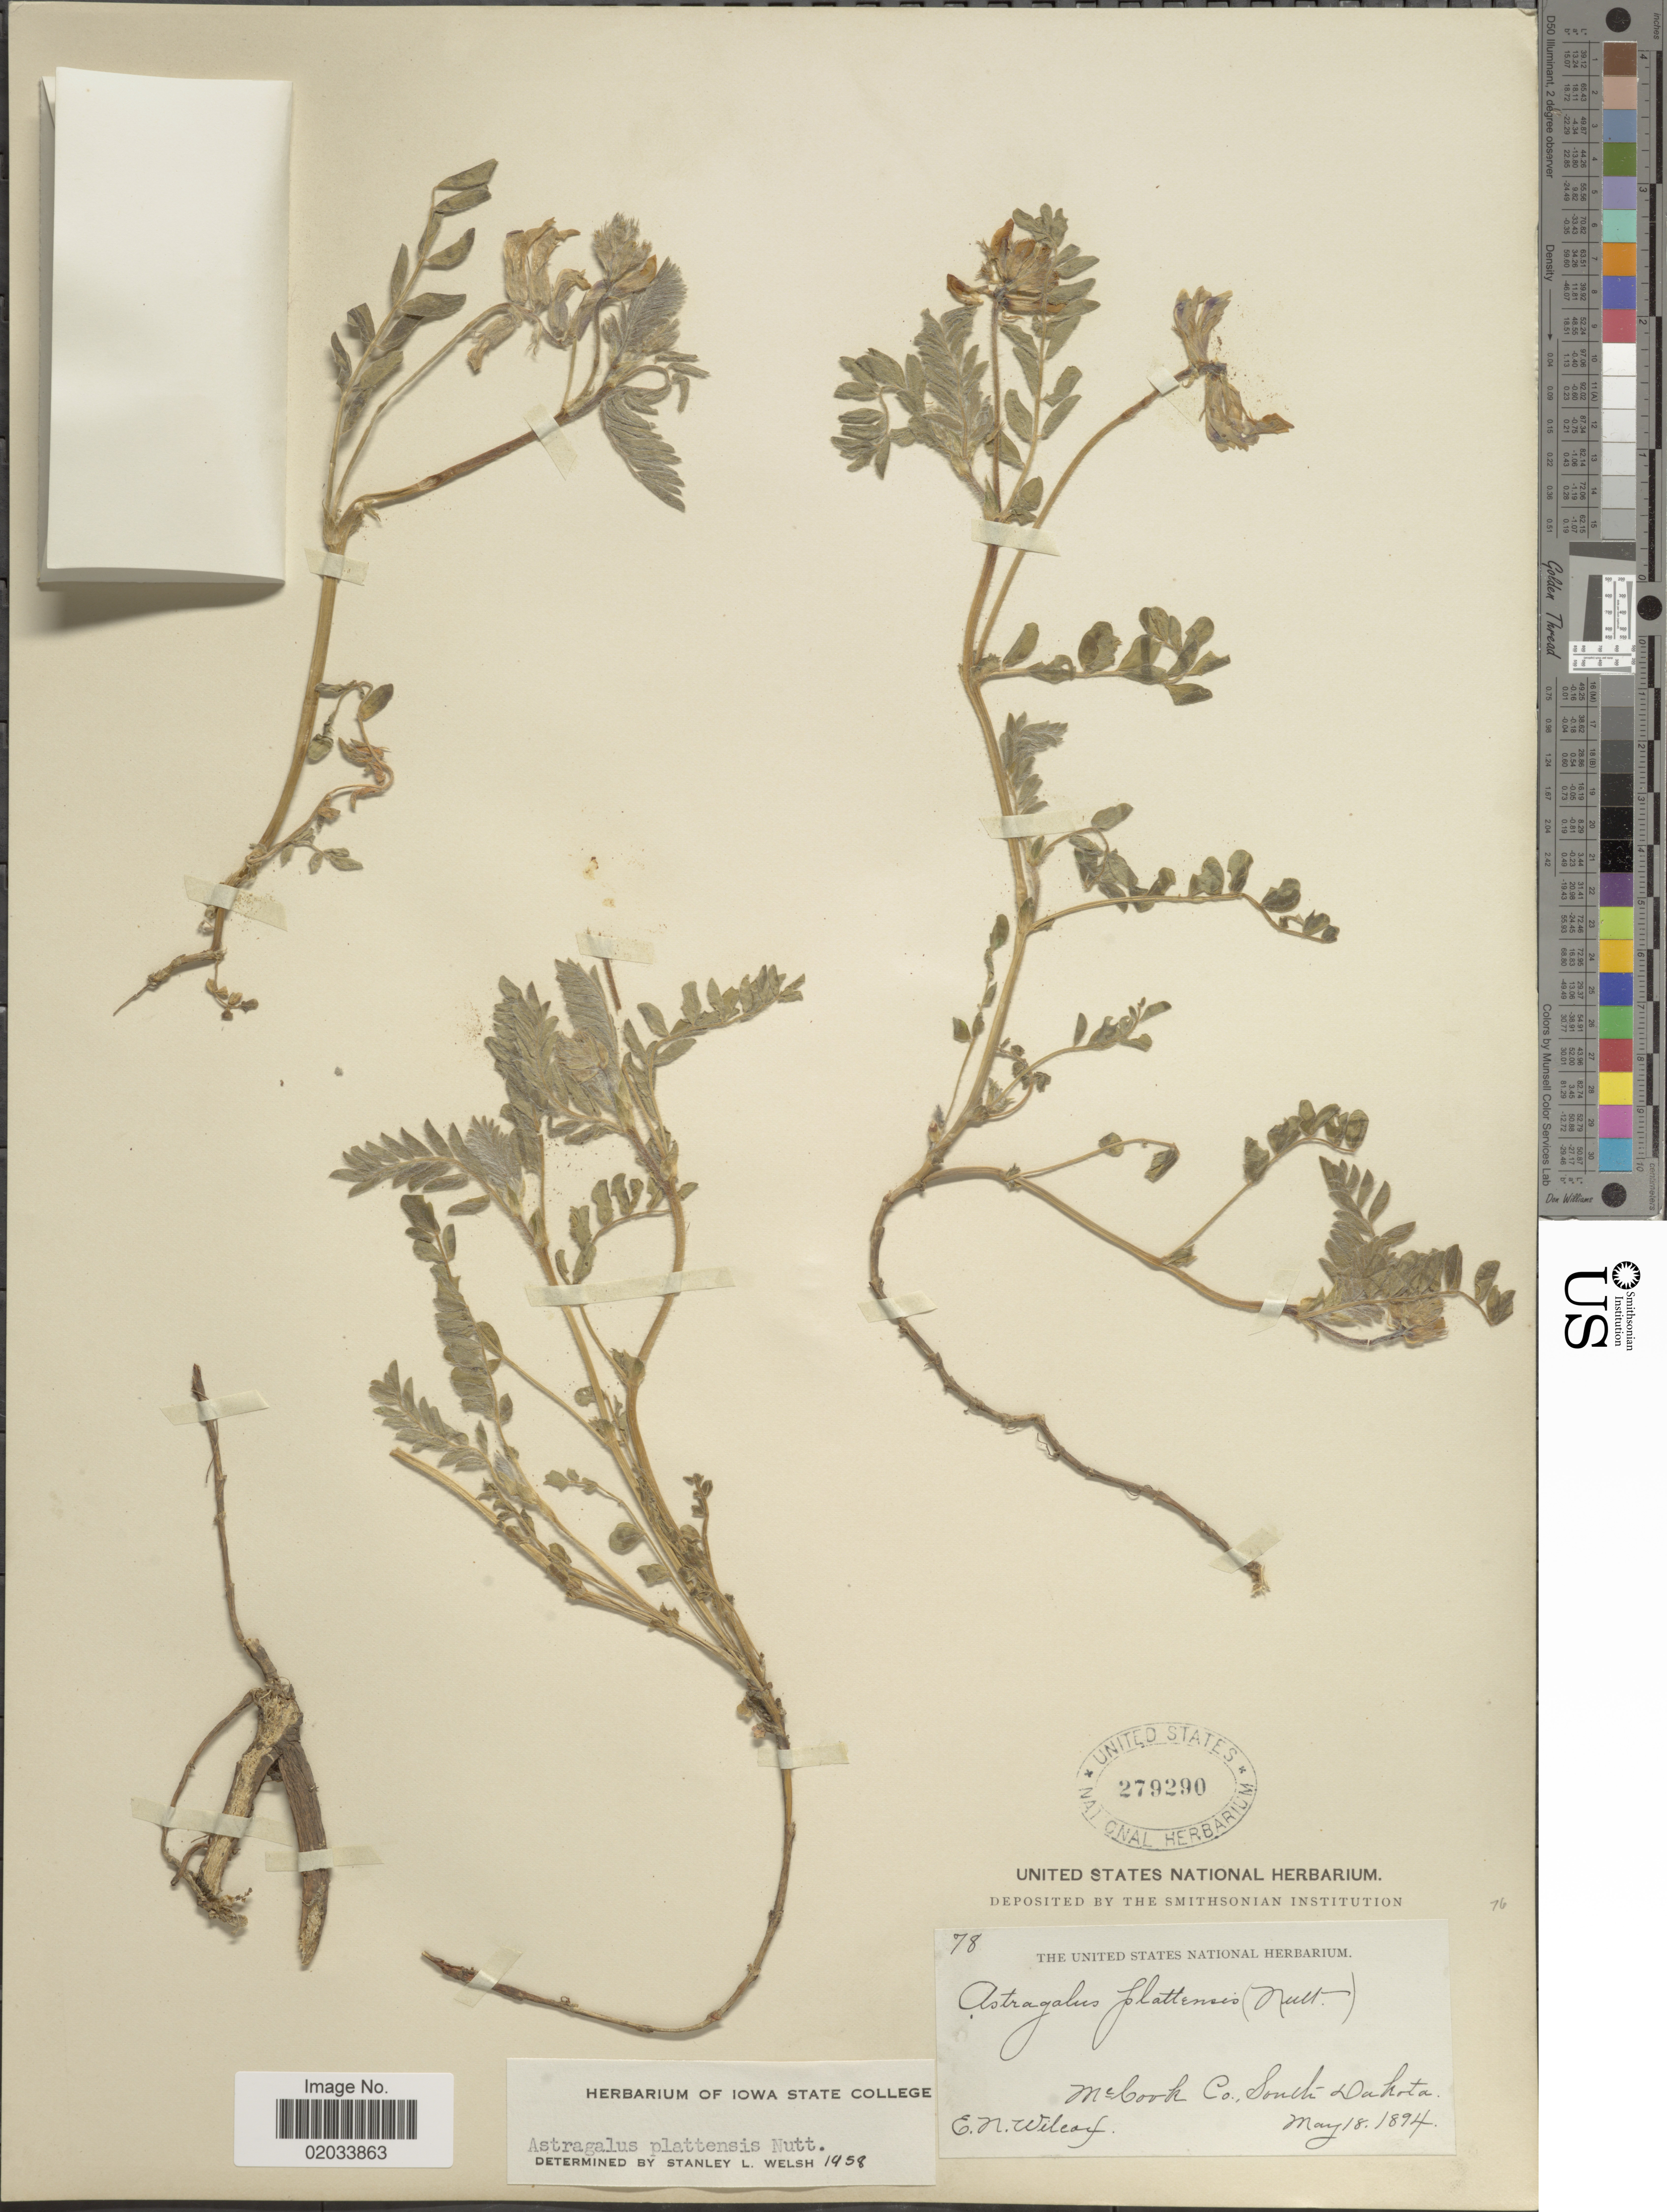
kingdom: Plantae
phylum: Tracheophyta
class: Magnoliopsida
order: Fabales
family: Fabaceae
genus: Astragalus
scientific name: Astragalus plattensis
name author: Nutt. ex Torr. & A. Gray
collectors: E. Wilcox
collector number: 78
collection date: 1894-05-18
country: United States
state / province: South Dakota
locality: McCook Co.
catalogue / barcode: US 279290